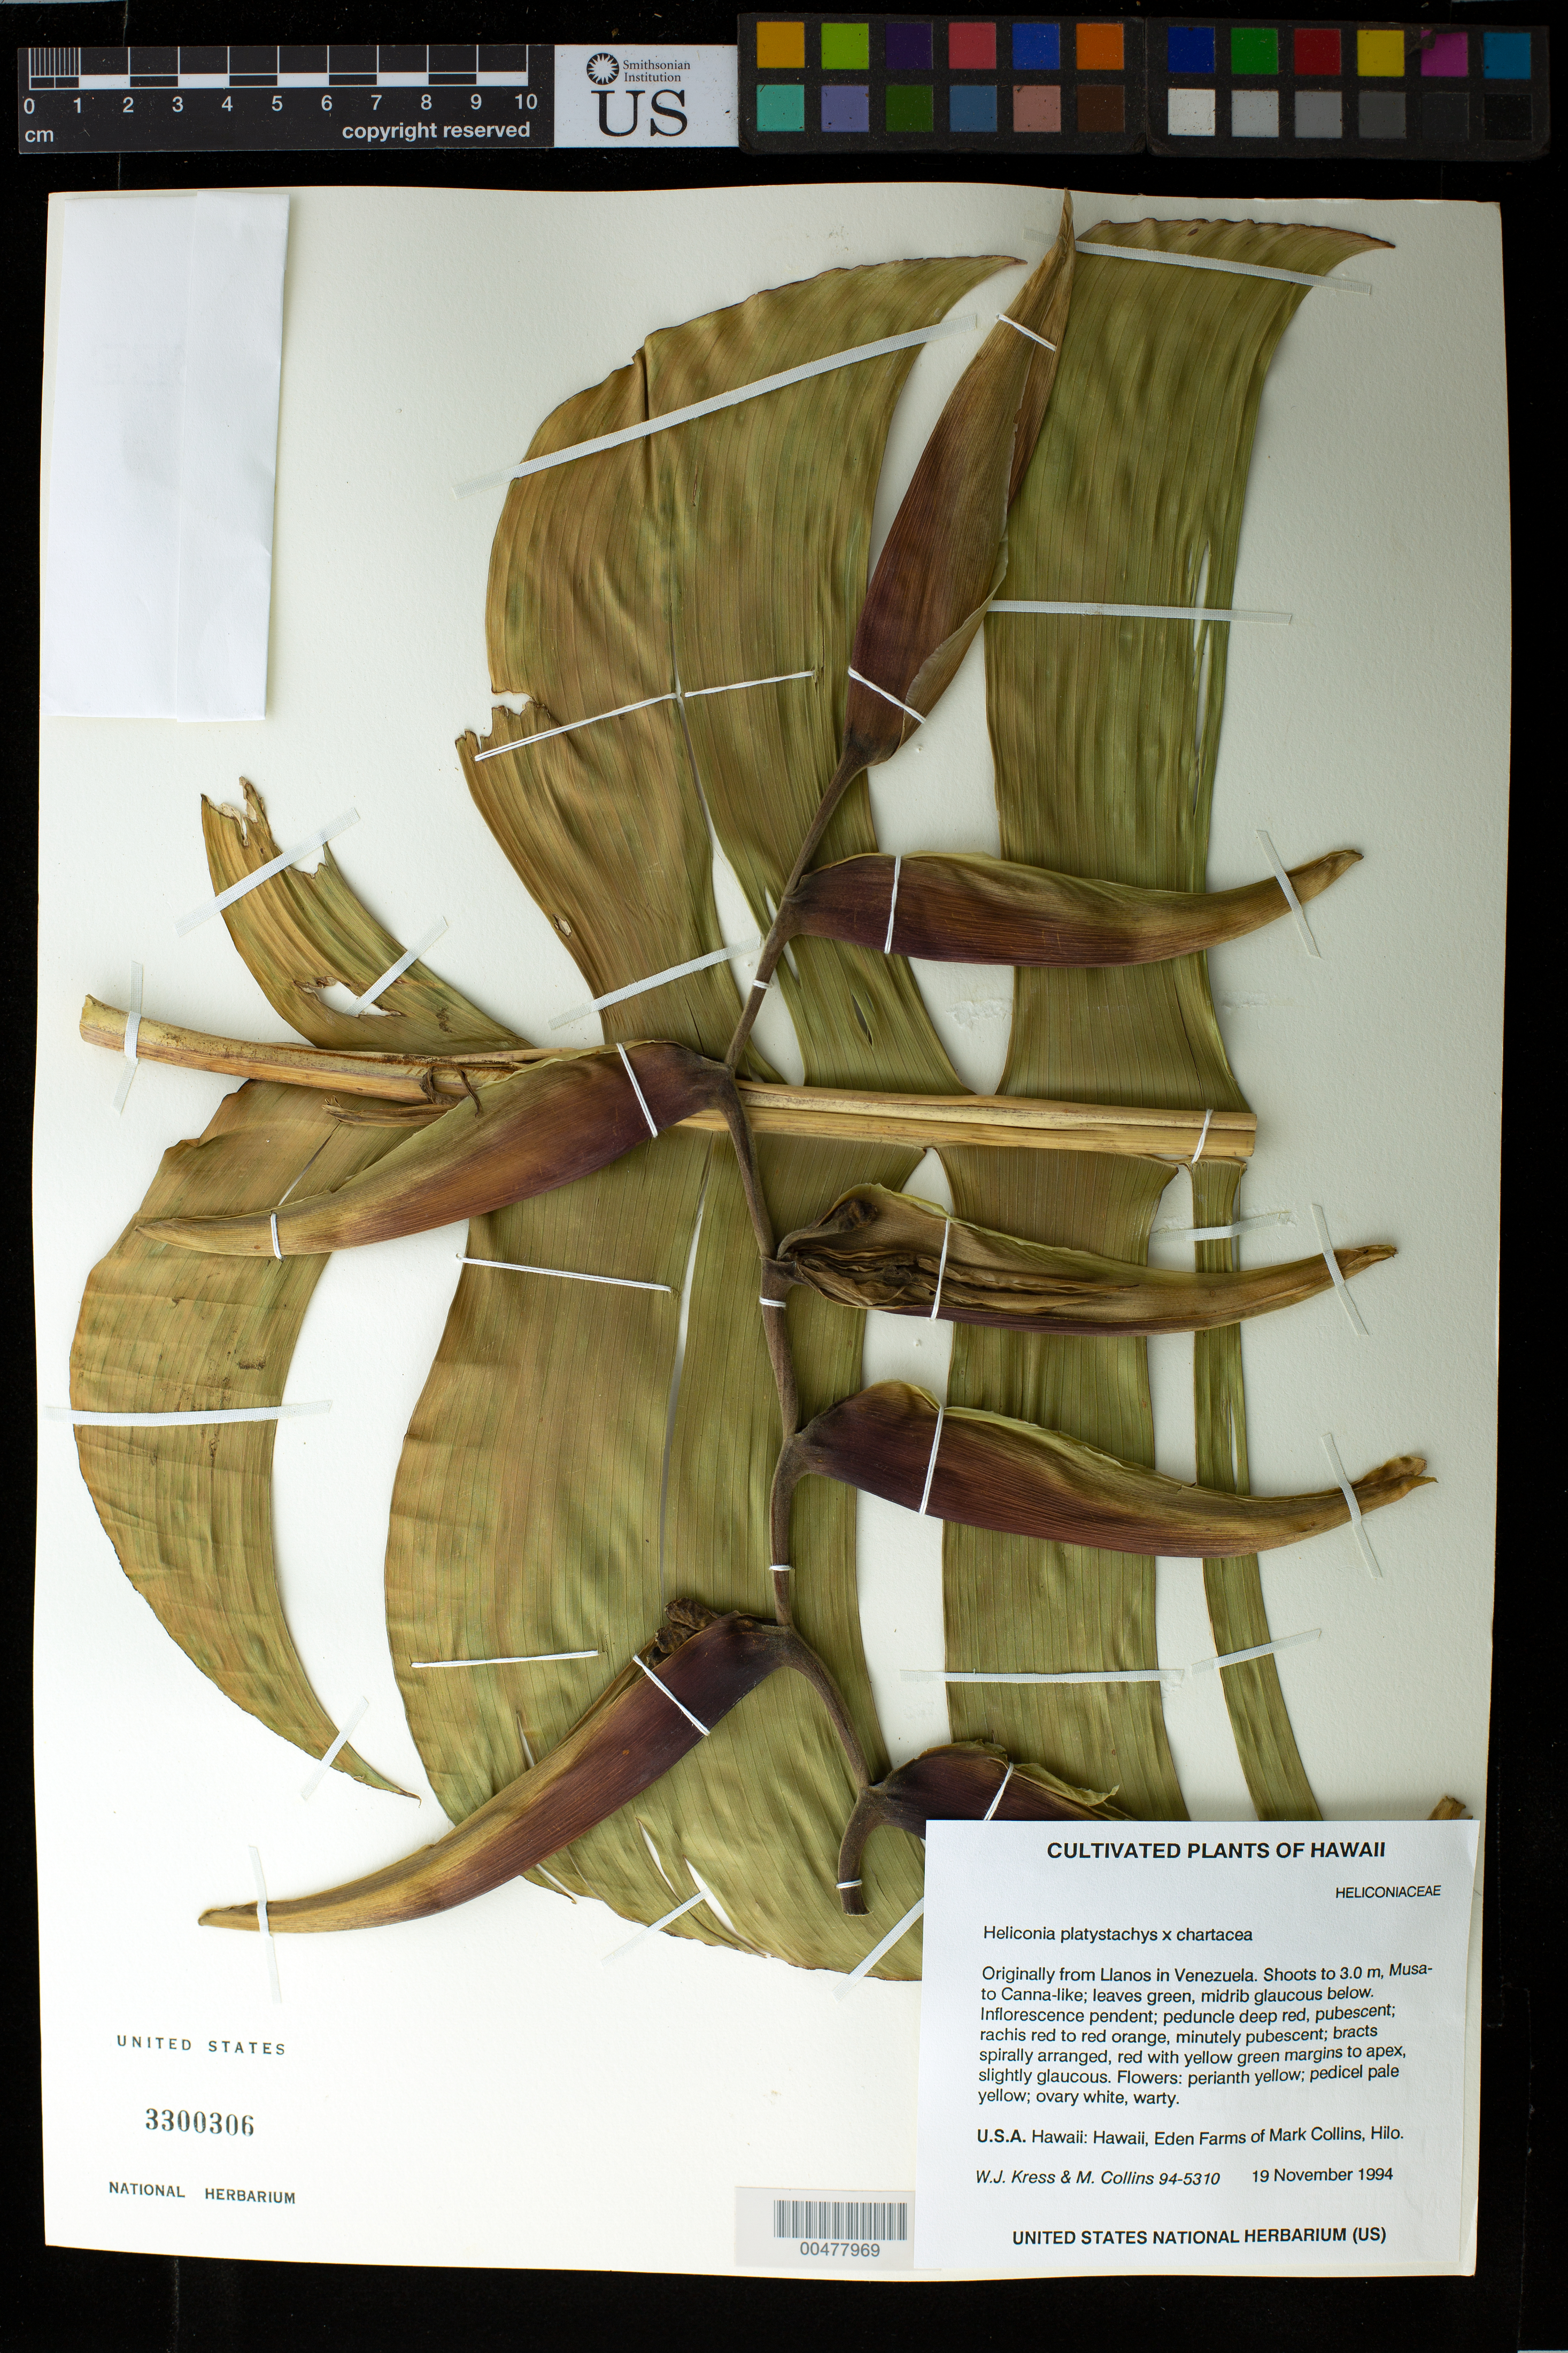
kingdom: Plantae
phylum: Tracheophyta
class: Liliopsida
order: Zingiberales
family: Heliconiaceae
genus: Heliconia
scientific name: Heliconia platystachys x H. chartacea Lane ex Barreiros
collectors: W. J. Kress & M. Collins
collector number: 94-5310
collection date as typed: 19 Nov 1994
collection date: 1994-11-19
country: United States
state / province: Hawaii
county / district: Hawaii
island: Hawaii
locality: Eden Farms of Mark Collins, Hilo, originally from Venezuela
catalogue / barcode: US 3300306